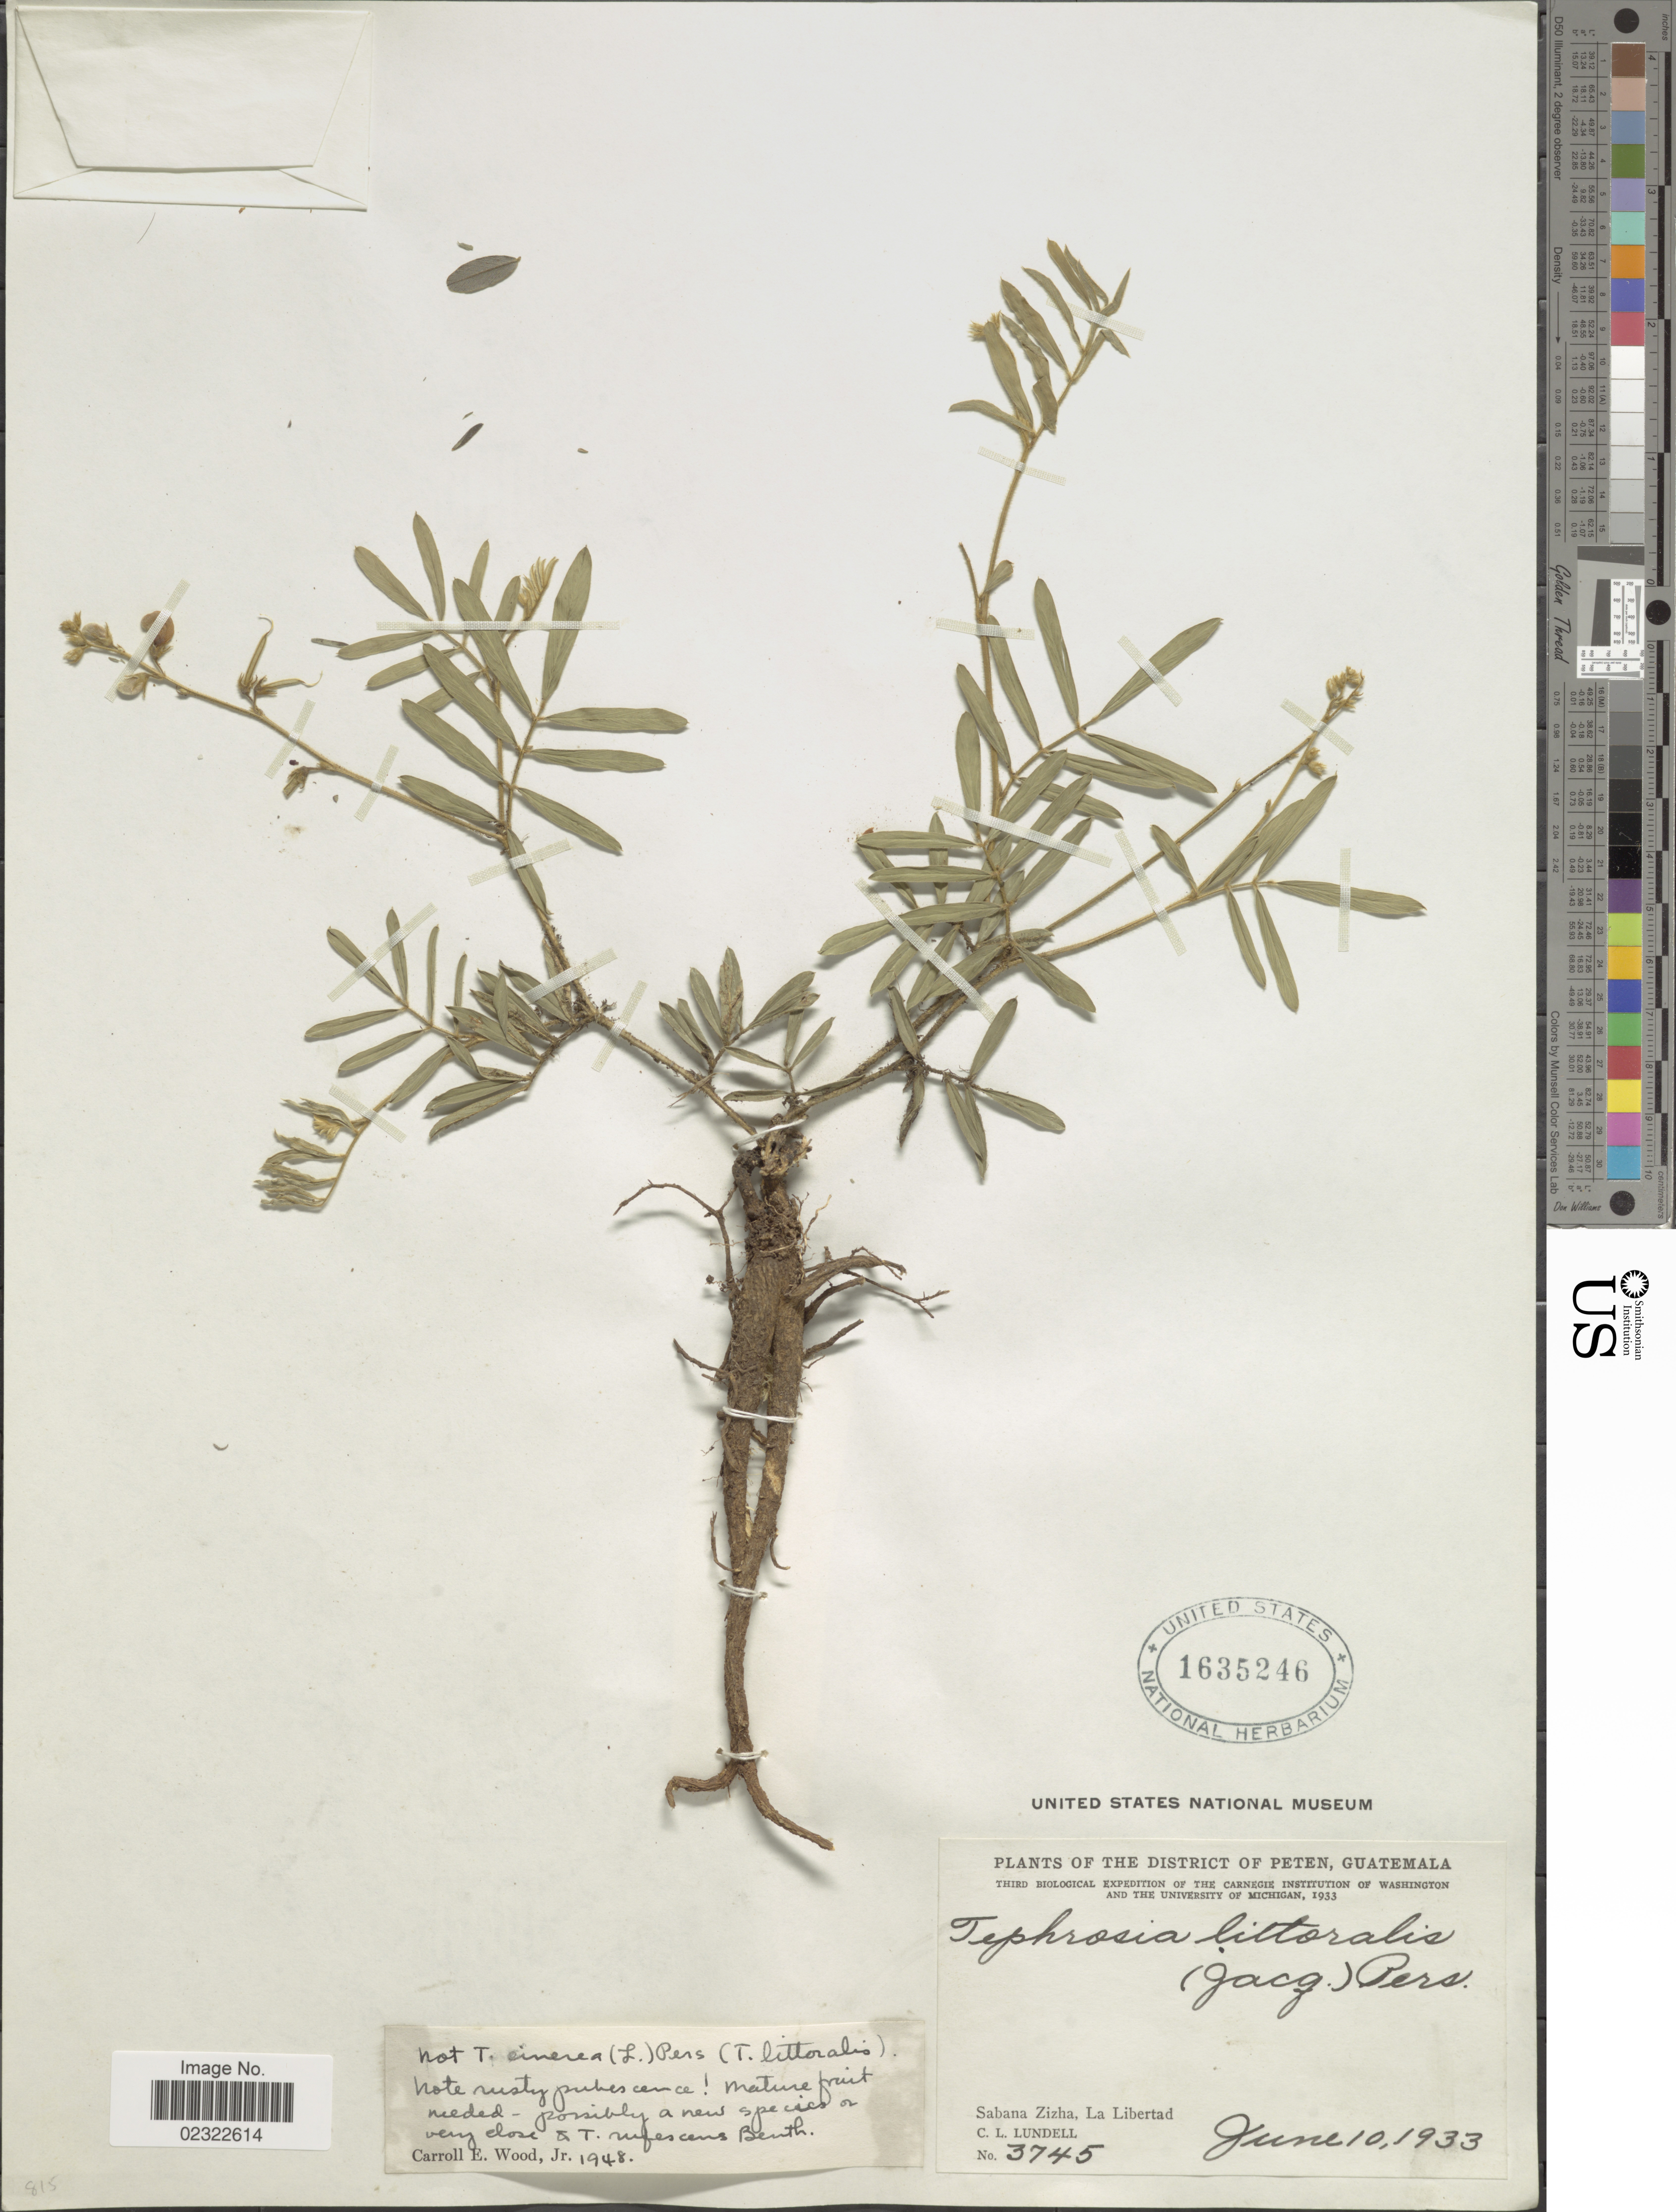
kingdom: Plantae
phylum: Tracheophyta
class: Magnoliopsida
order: Fabales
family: Fabaceae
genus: Tephrosia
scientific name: Tephrosia sp.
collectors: C. L. Lundell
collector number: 3745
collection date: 1933-06-10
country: Guatemala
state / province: El Petén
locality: District of Peten. Sabana Zizha, La Libertad.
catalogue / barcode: US 1635246